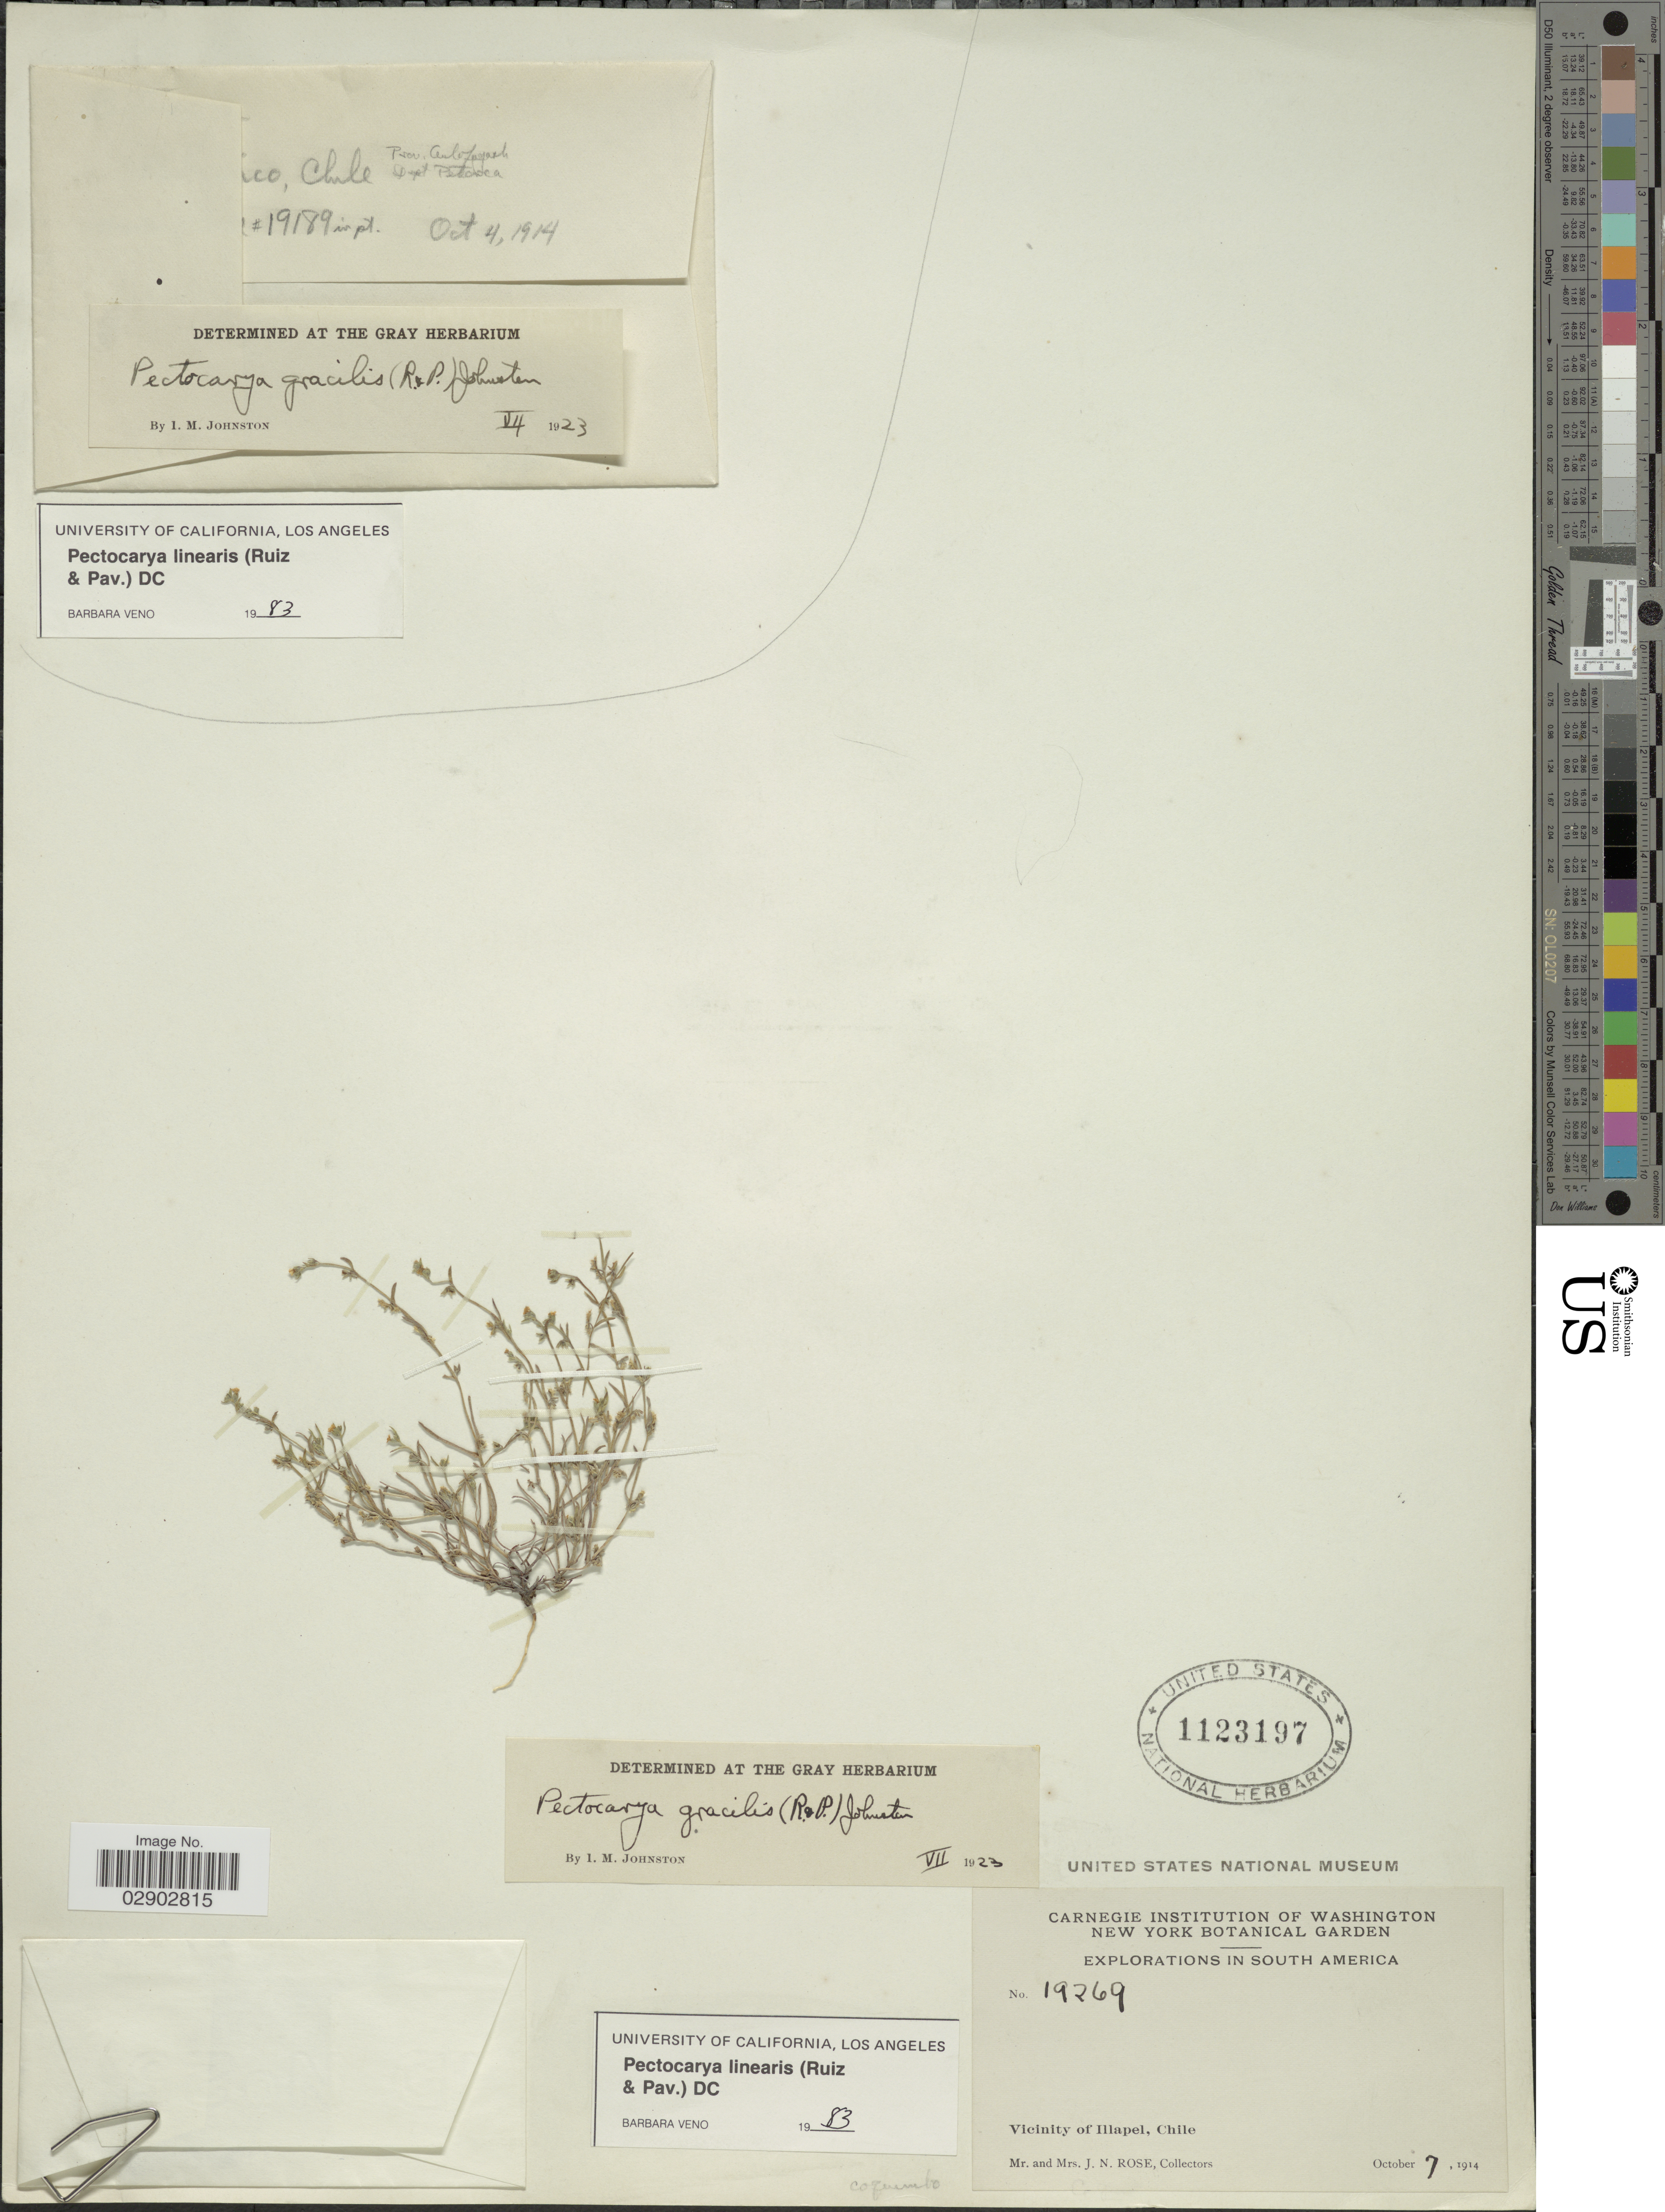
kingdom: Plantae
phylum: Tracheophyta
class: Magnoliopsida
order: Boraginales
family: Boraginaceae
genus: Pectocarya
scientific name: Pectocarya linearis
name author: (Ruiz & Pav.) DC.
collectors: J. N. Rose & L. B. Rose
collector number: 19269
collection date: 1914-10-07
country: Chile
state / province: Coquimbo (IV)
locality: Vicinity of Illapel.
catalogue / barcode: US 1123197